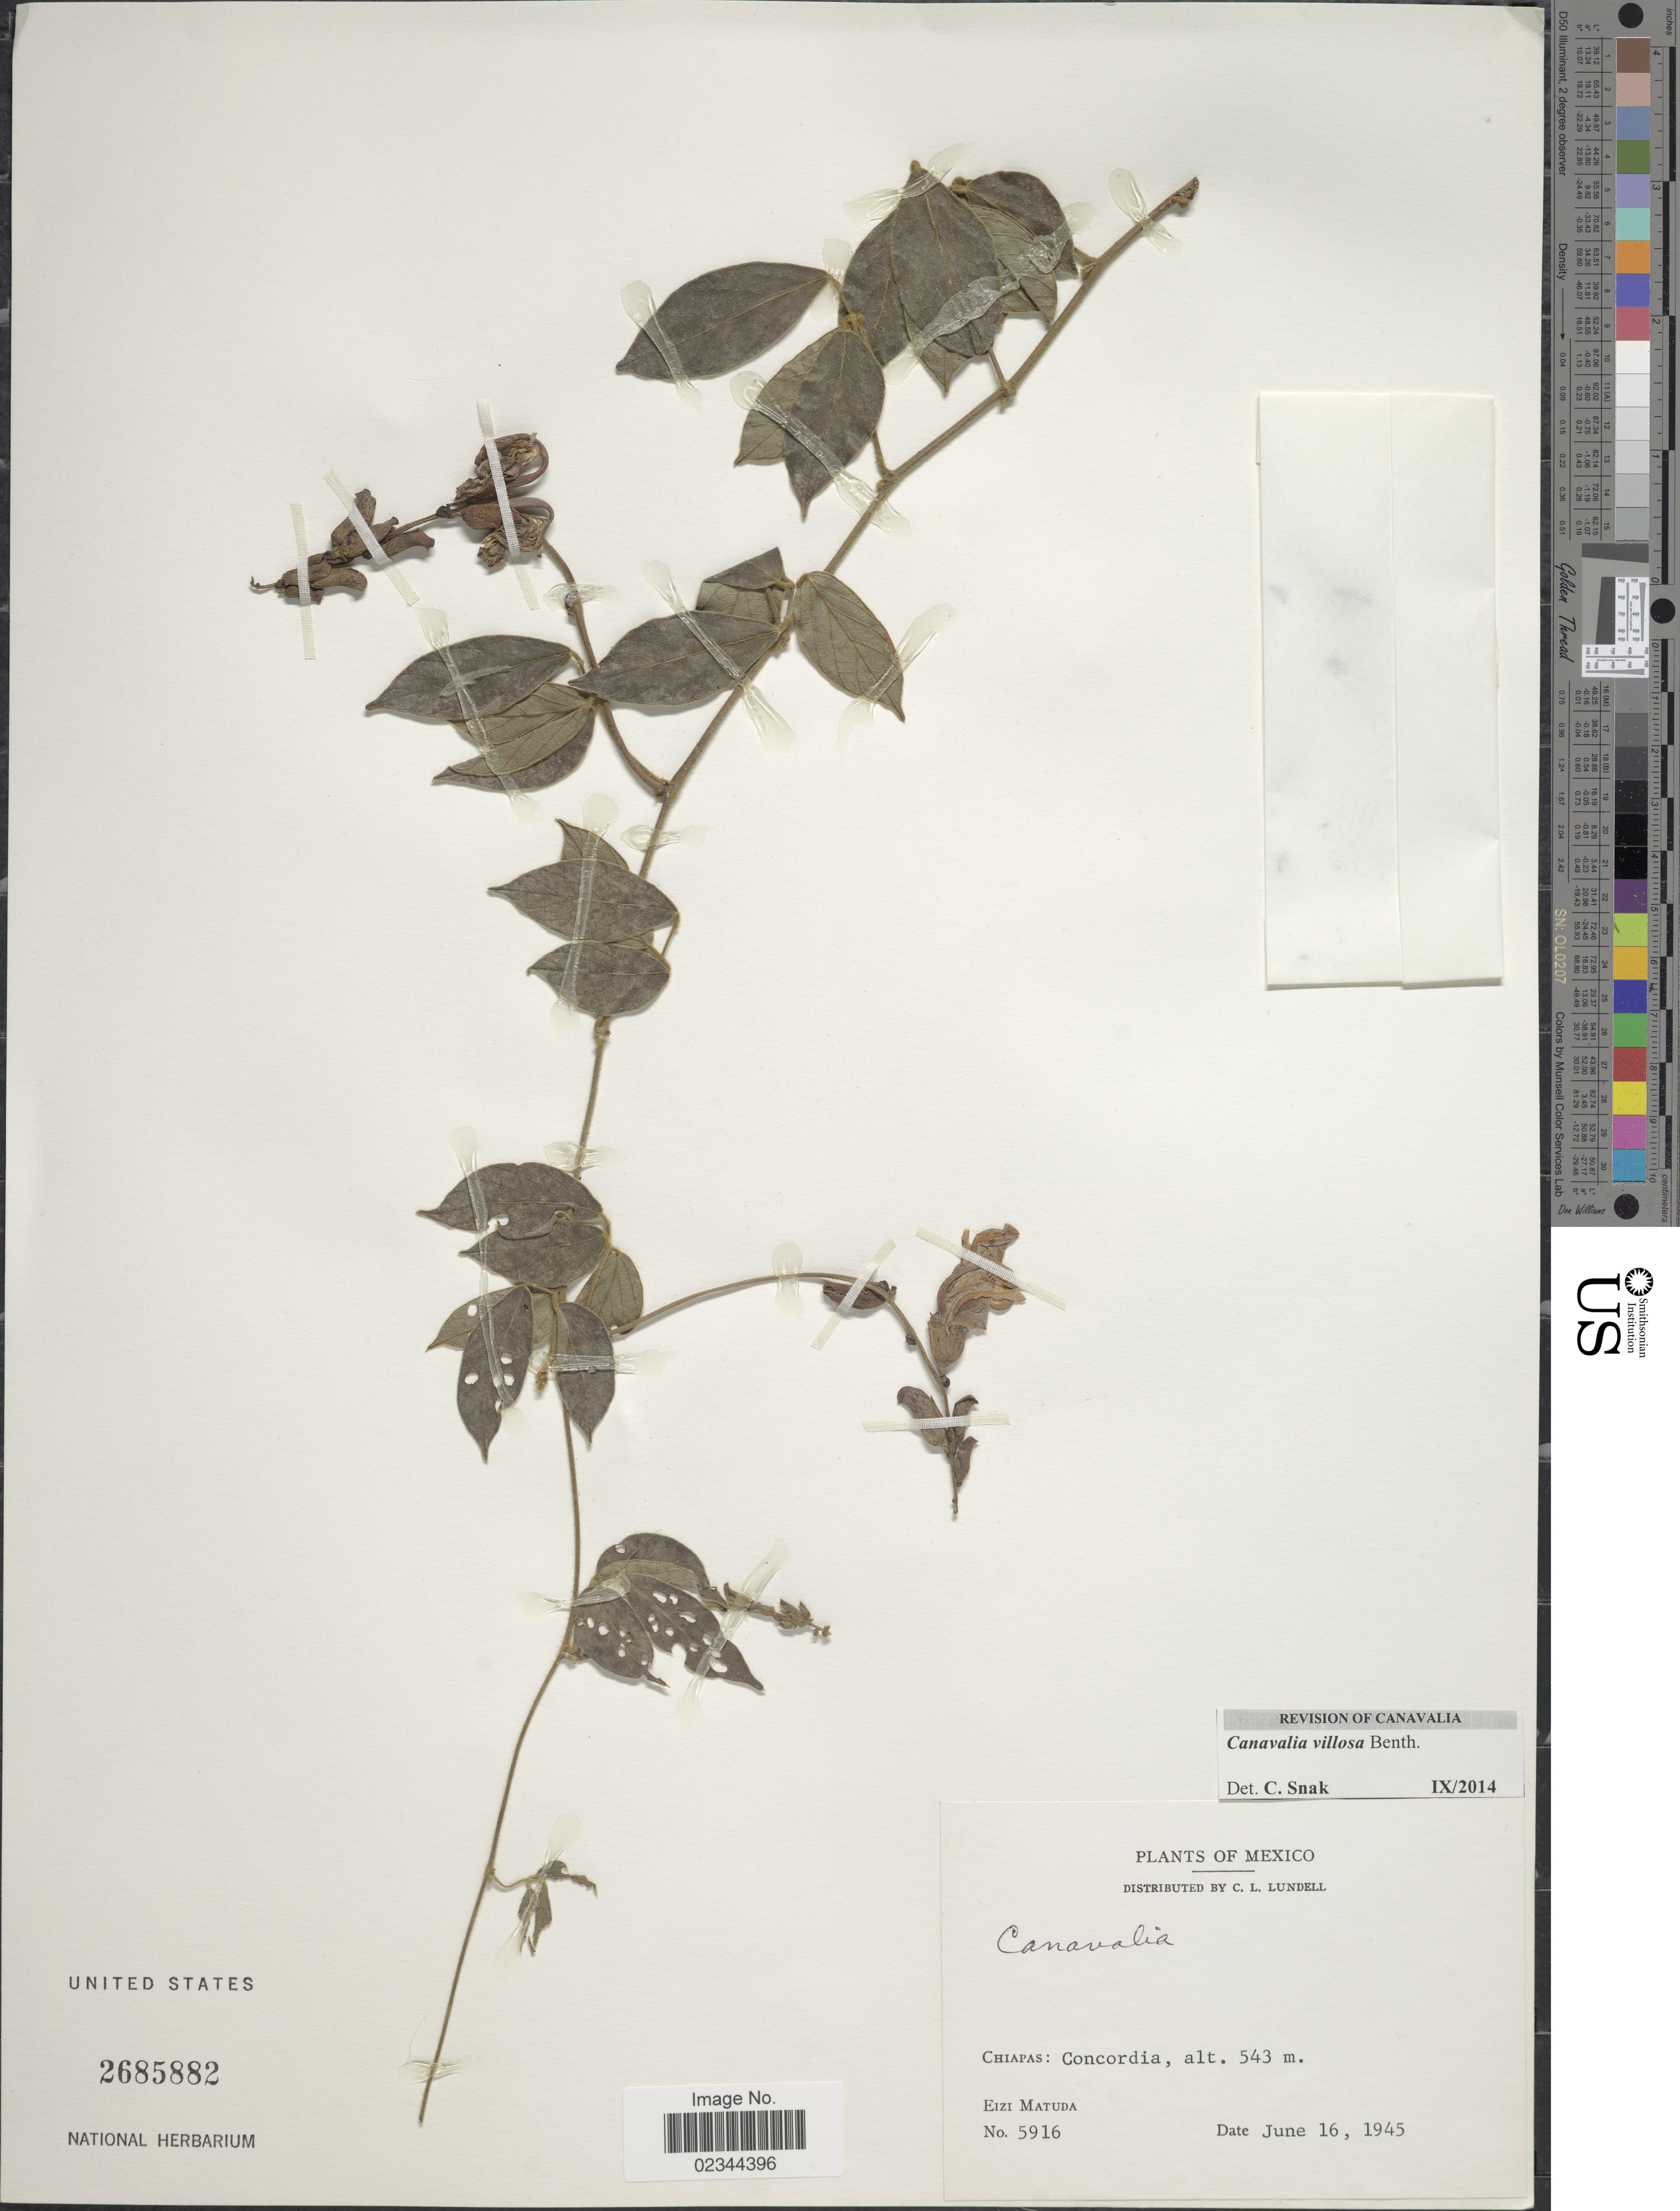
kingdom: Plantae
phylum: Tracheophyta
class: Magnoliopsida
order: Fabales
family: Fabaceae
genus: Canavalia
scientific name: Canavalia villosa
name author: Benth.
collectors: E. Matuda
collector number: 5916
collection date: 1945-06-16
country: Mexico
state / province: Chiapas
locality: Concordia.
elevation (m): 543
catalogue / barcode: US 2685882